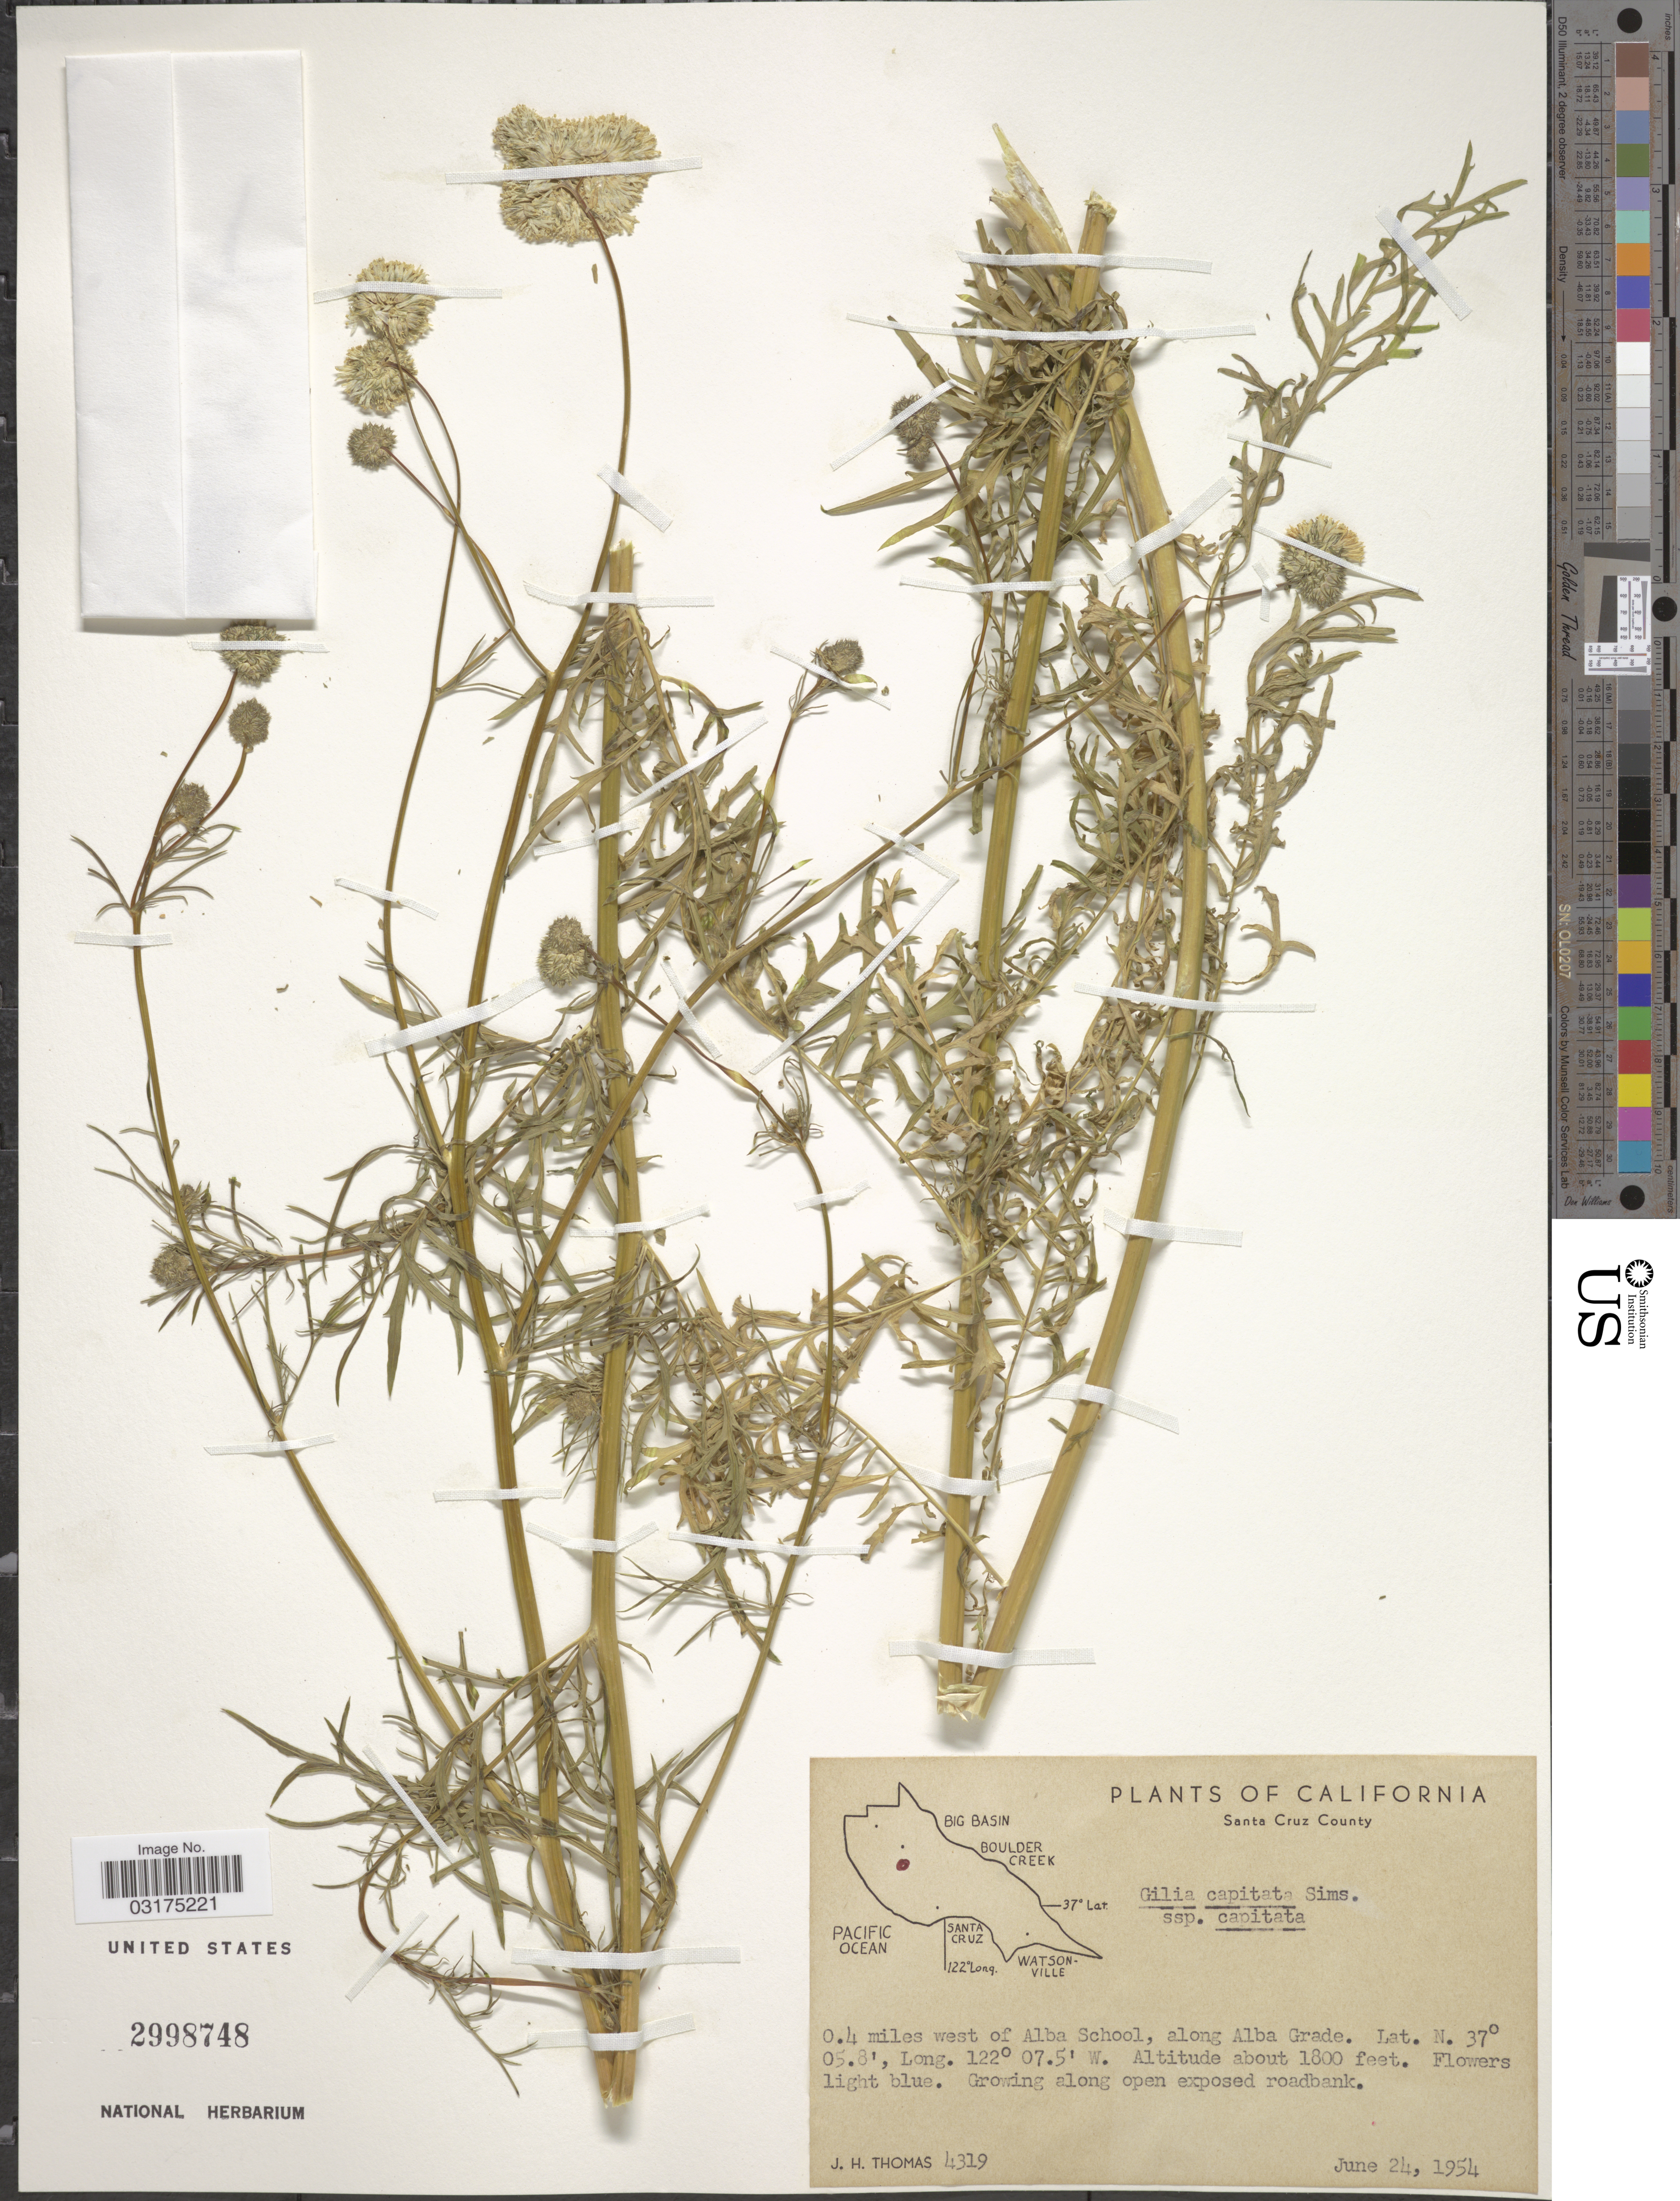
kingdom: Plantae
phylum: Tracheophyta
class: Magnoliopsida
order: Ericales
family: Polemoniaceae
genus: Gilia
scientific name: Gilia capitata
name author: Sims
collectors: J. H. Thomas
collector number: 4319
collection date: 1954-06-24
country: United States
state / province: California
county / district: Santa Cruz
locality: Santa Cruz County, 0.4 miles west of Alba School, along Alba Grade.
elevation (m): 549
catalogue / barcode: US 2998748